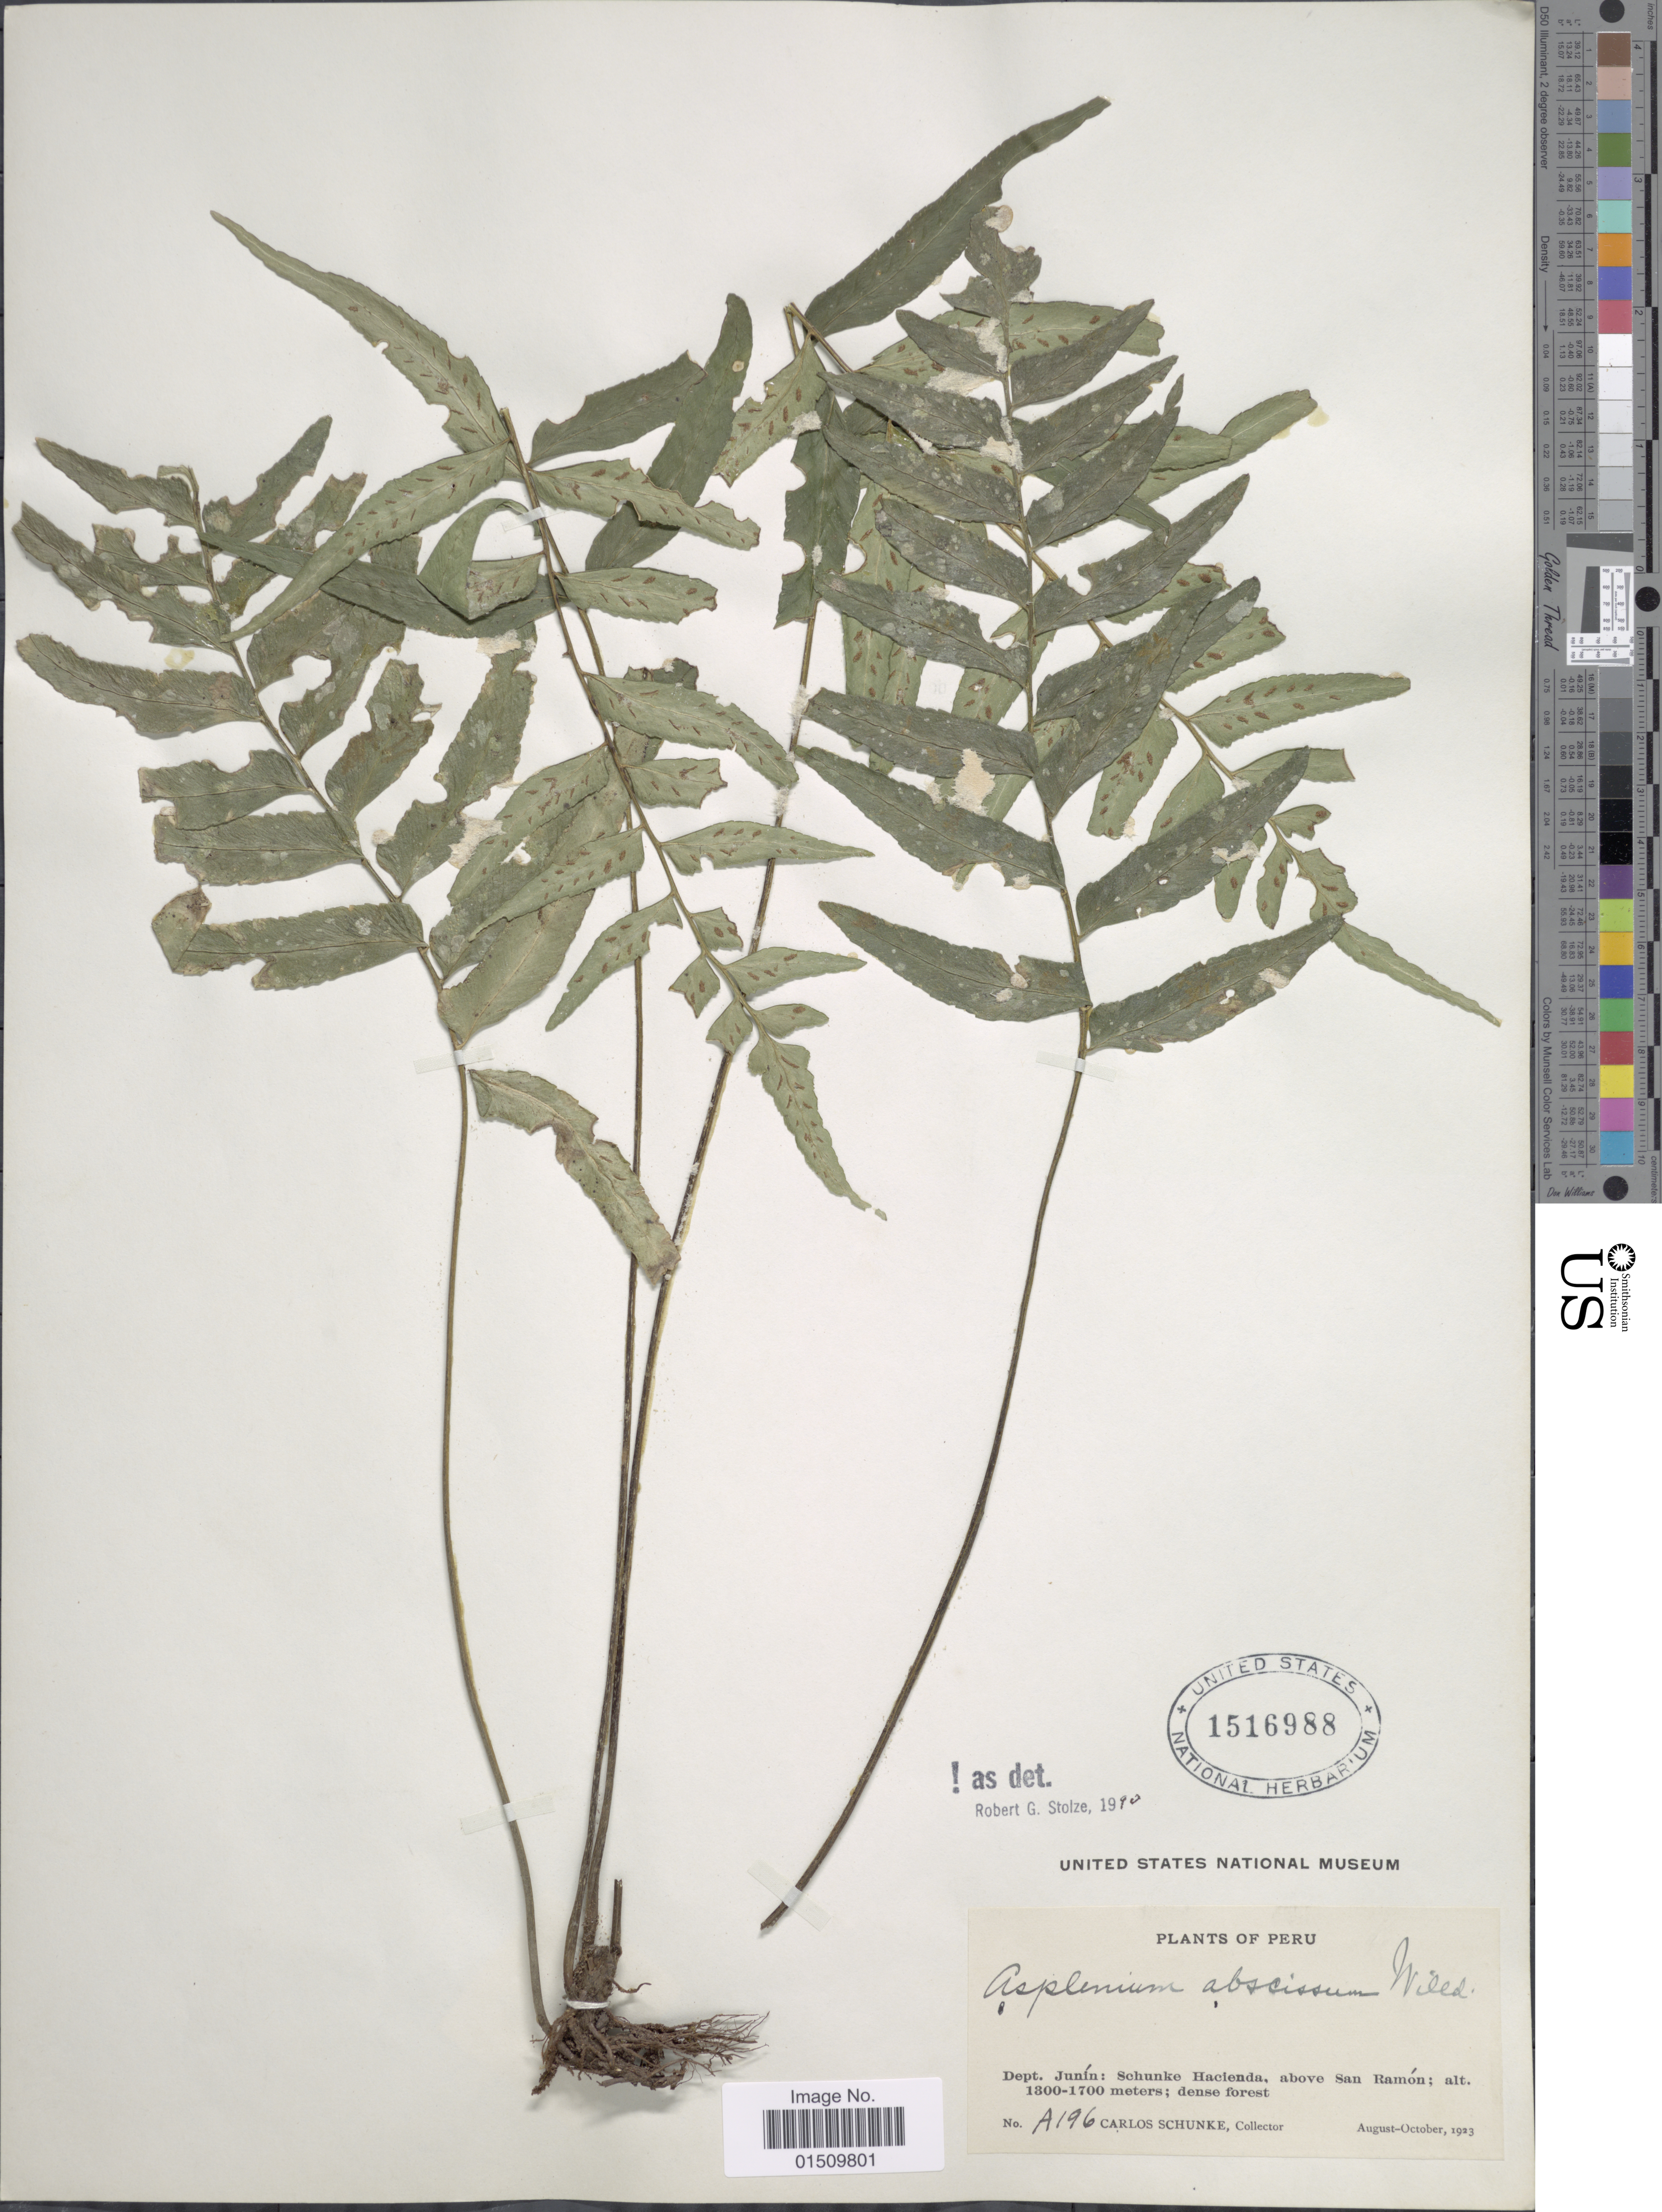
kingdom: Plantae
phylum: Tracheophyta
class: Polypodiopsida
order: Polypodiales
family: Aspleniaceae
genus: Asplenium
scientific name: Asplenium abscissum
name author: Willd.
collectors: C. Schunke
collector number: A196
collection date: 1923-08/1923-10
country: Peru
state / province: Junín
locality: Peru, Dept. Junin: Schunke Hacienda, above San Ramon.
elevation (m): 1300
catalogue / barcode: US 1516988